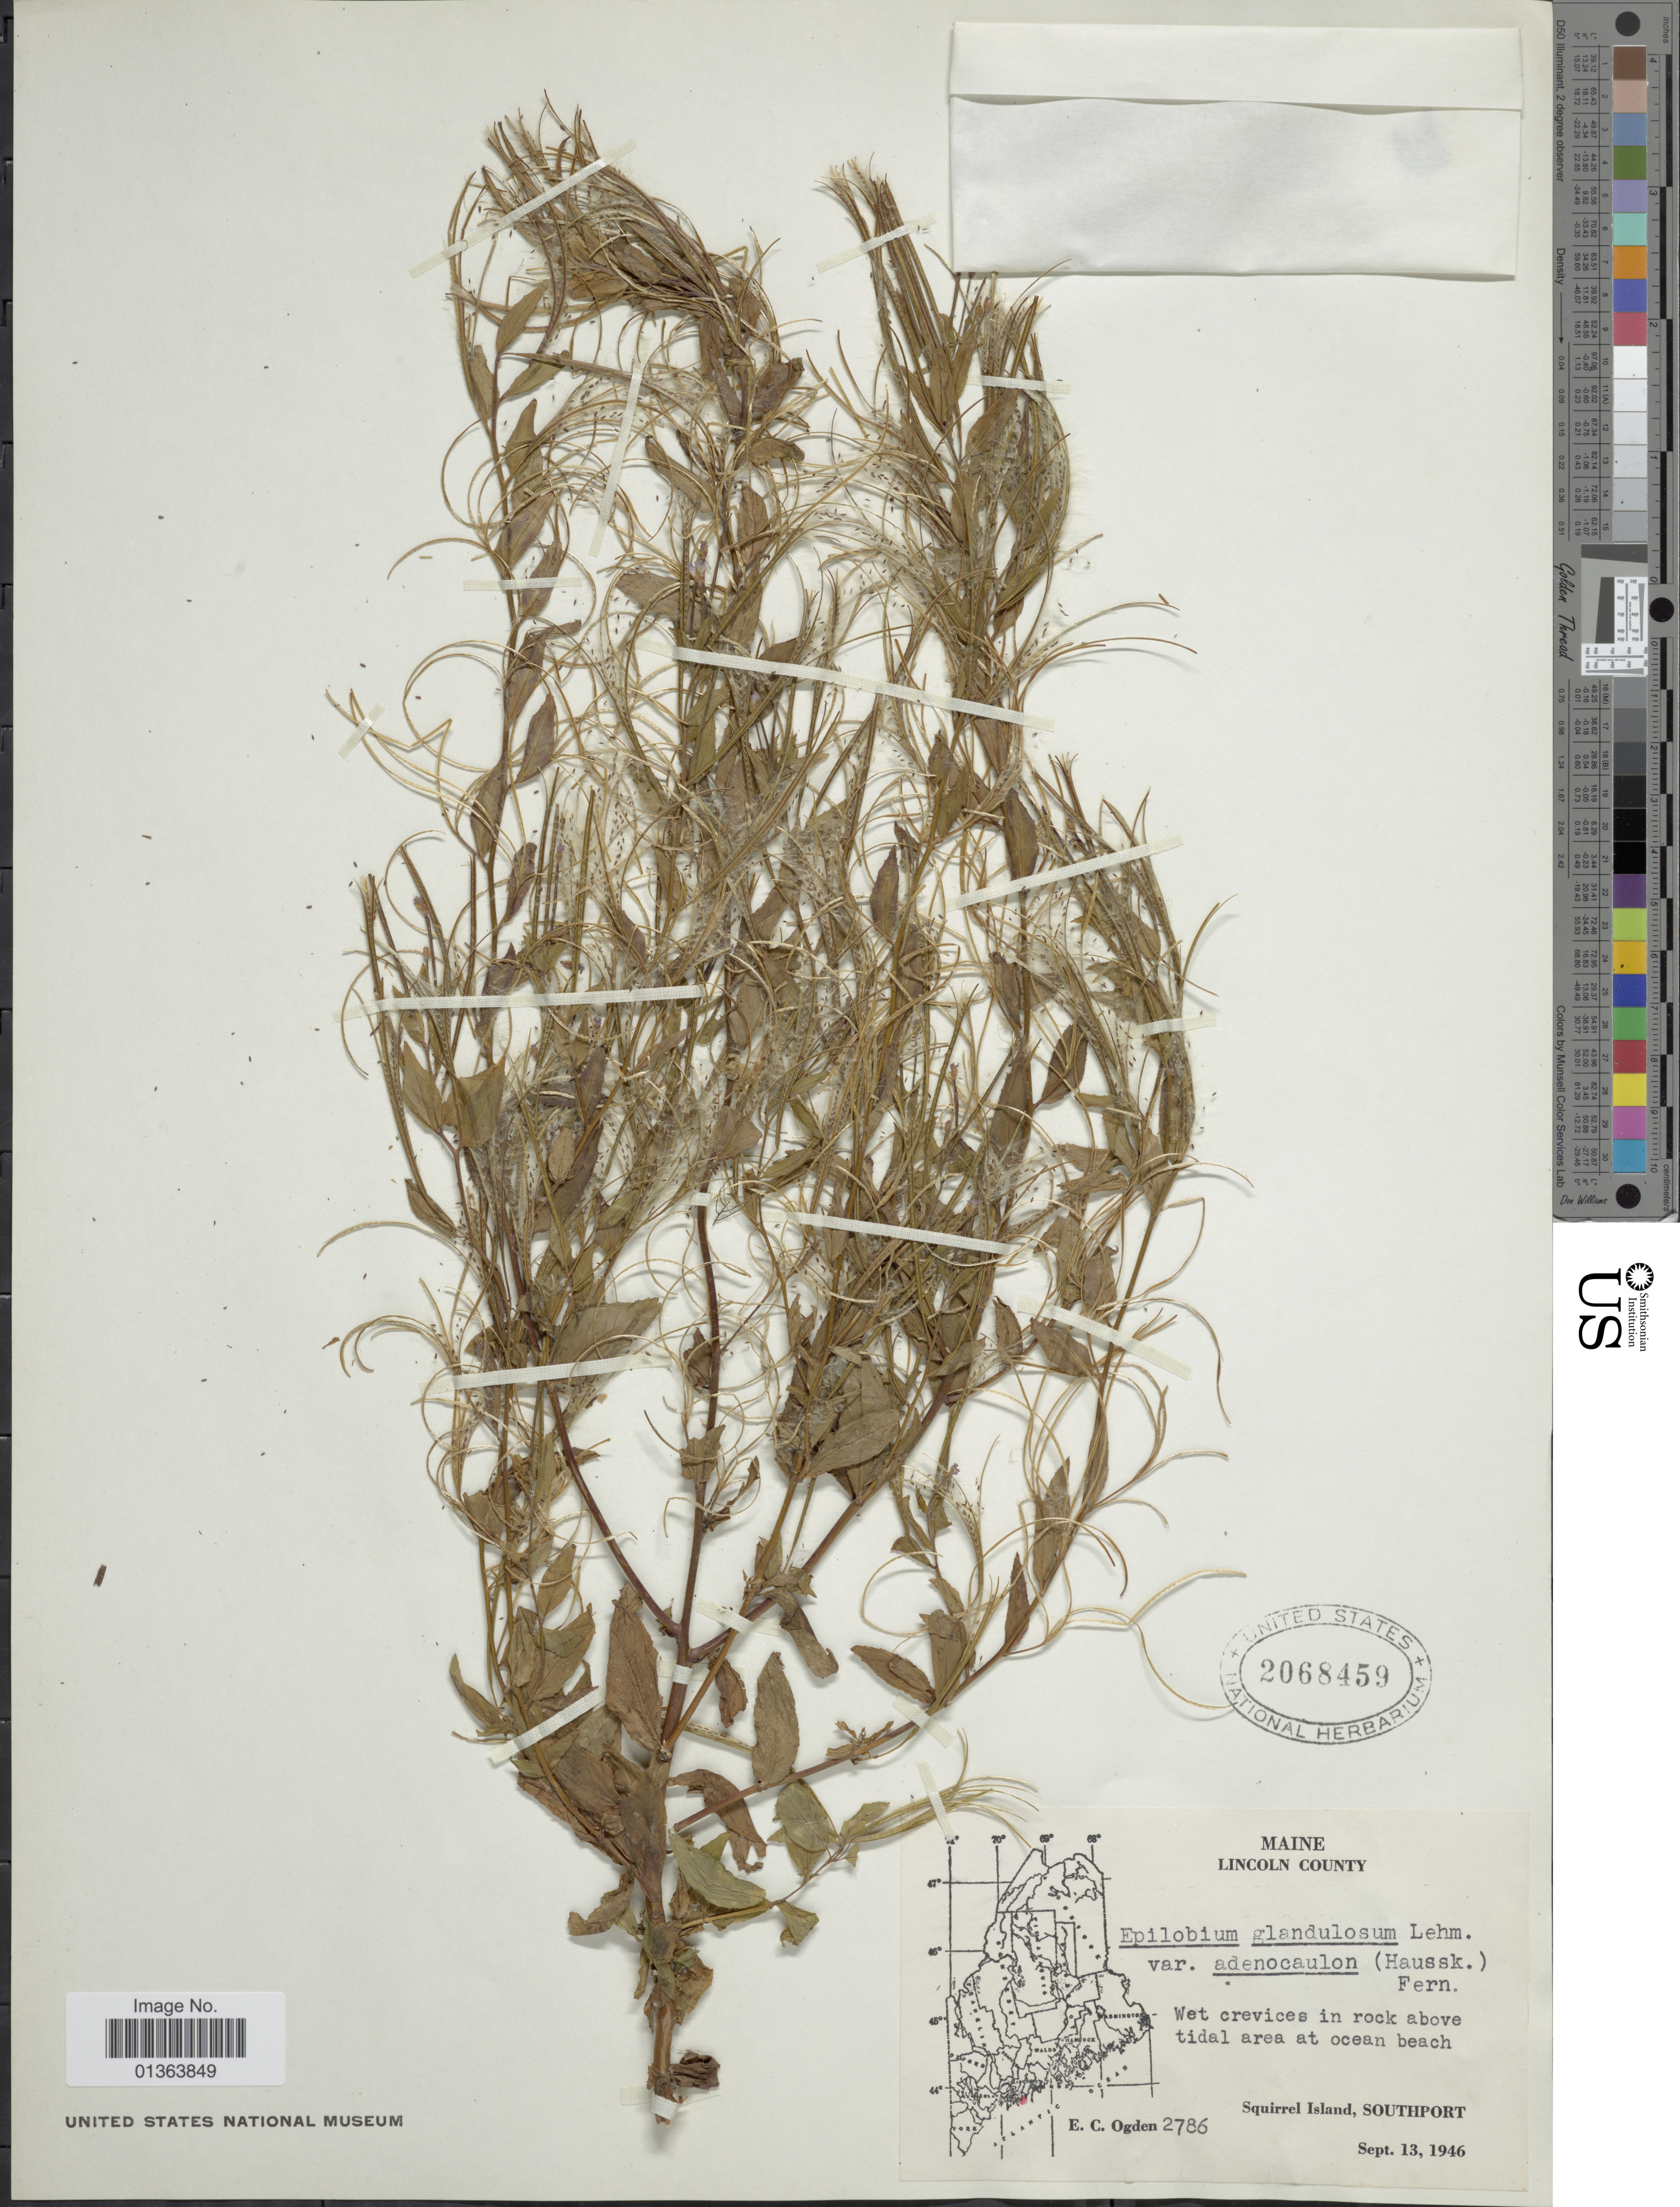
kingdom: Plantae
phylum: Tracheophyta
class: Magnoliopsida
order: Myrtales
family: Onagraceae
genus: Epilobium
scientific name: Epilobium ciliatum subsp. ciliatum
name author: Raf.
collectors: E. Ogden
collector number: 2786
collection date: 1946-09-13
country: United States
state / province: Maine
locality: Lincoln County. Squirrel Island, Southport.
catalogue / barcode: US 2068459